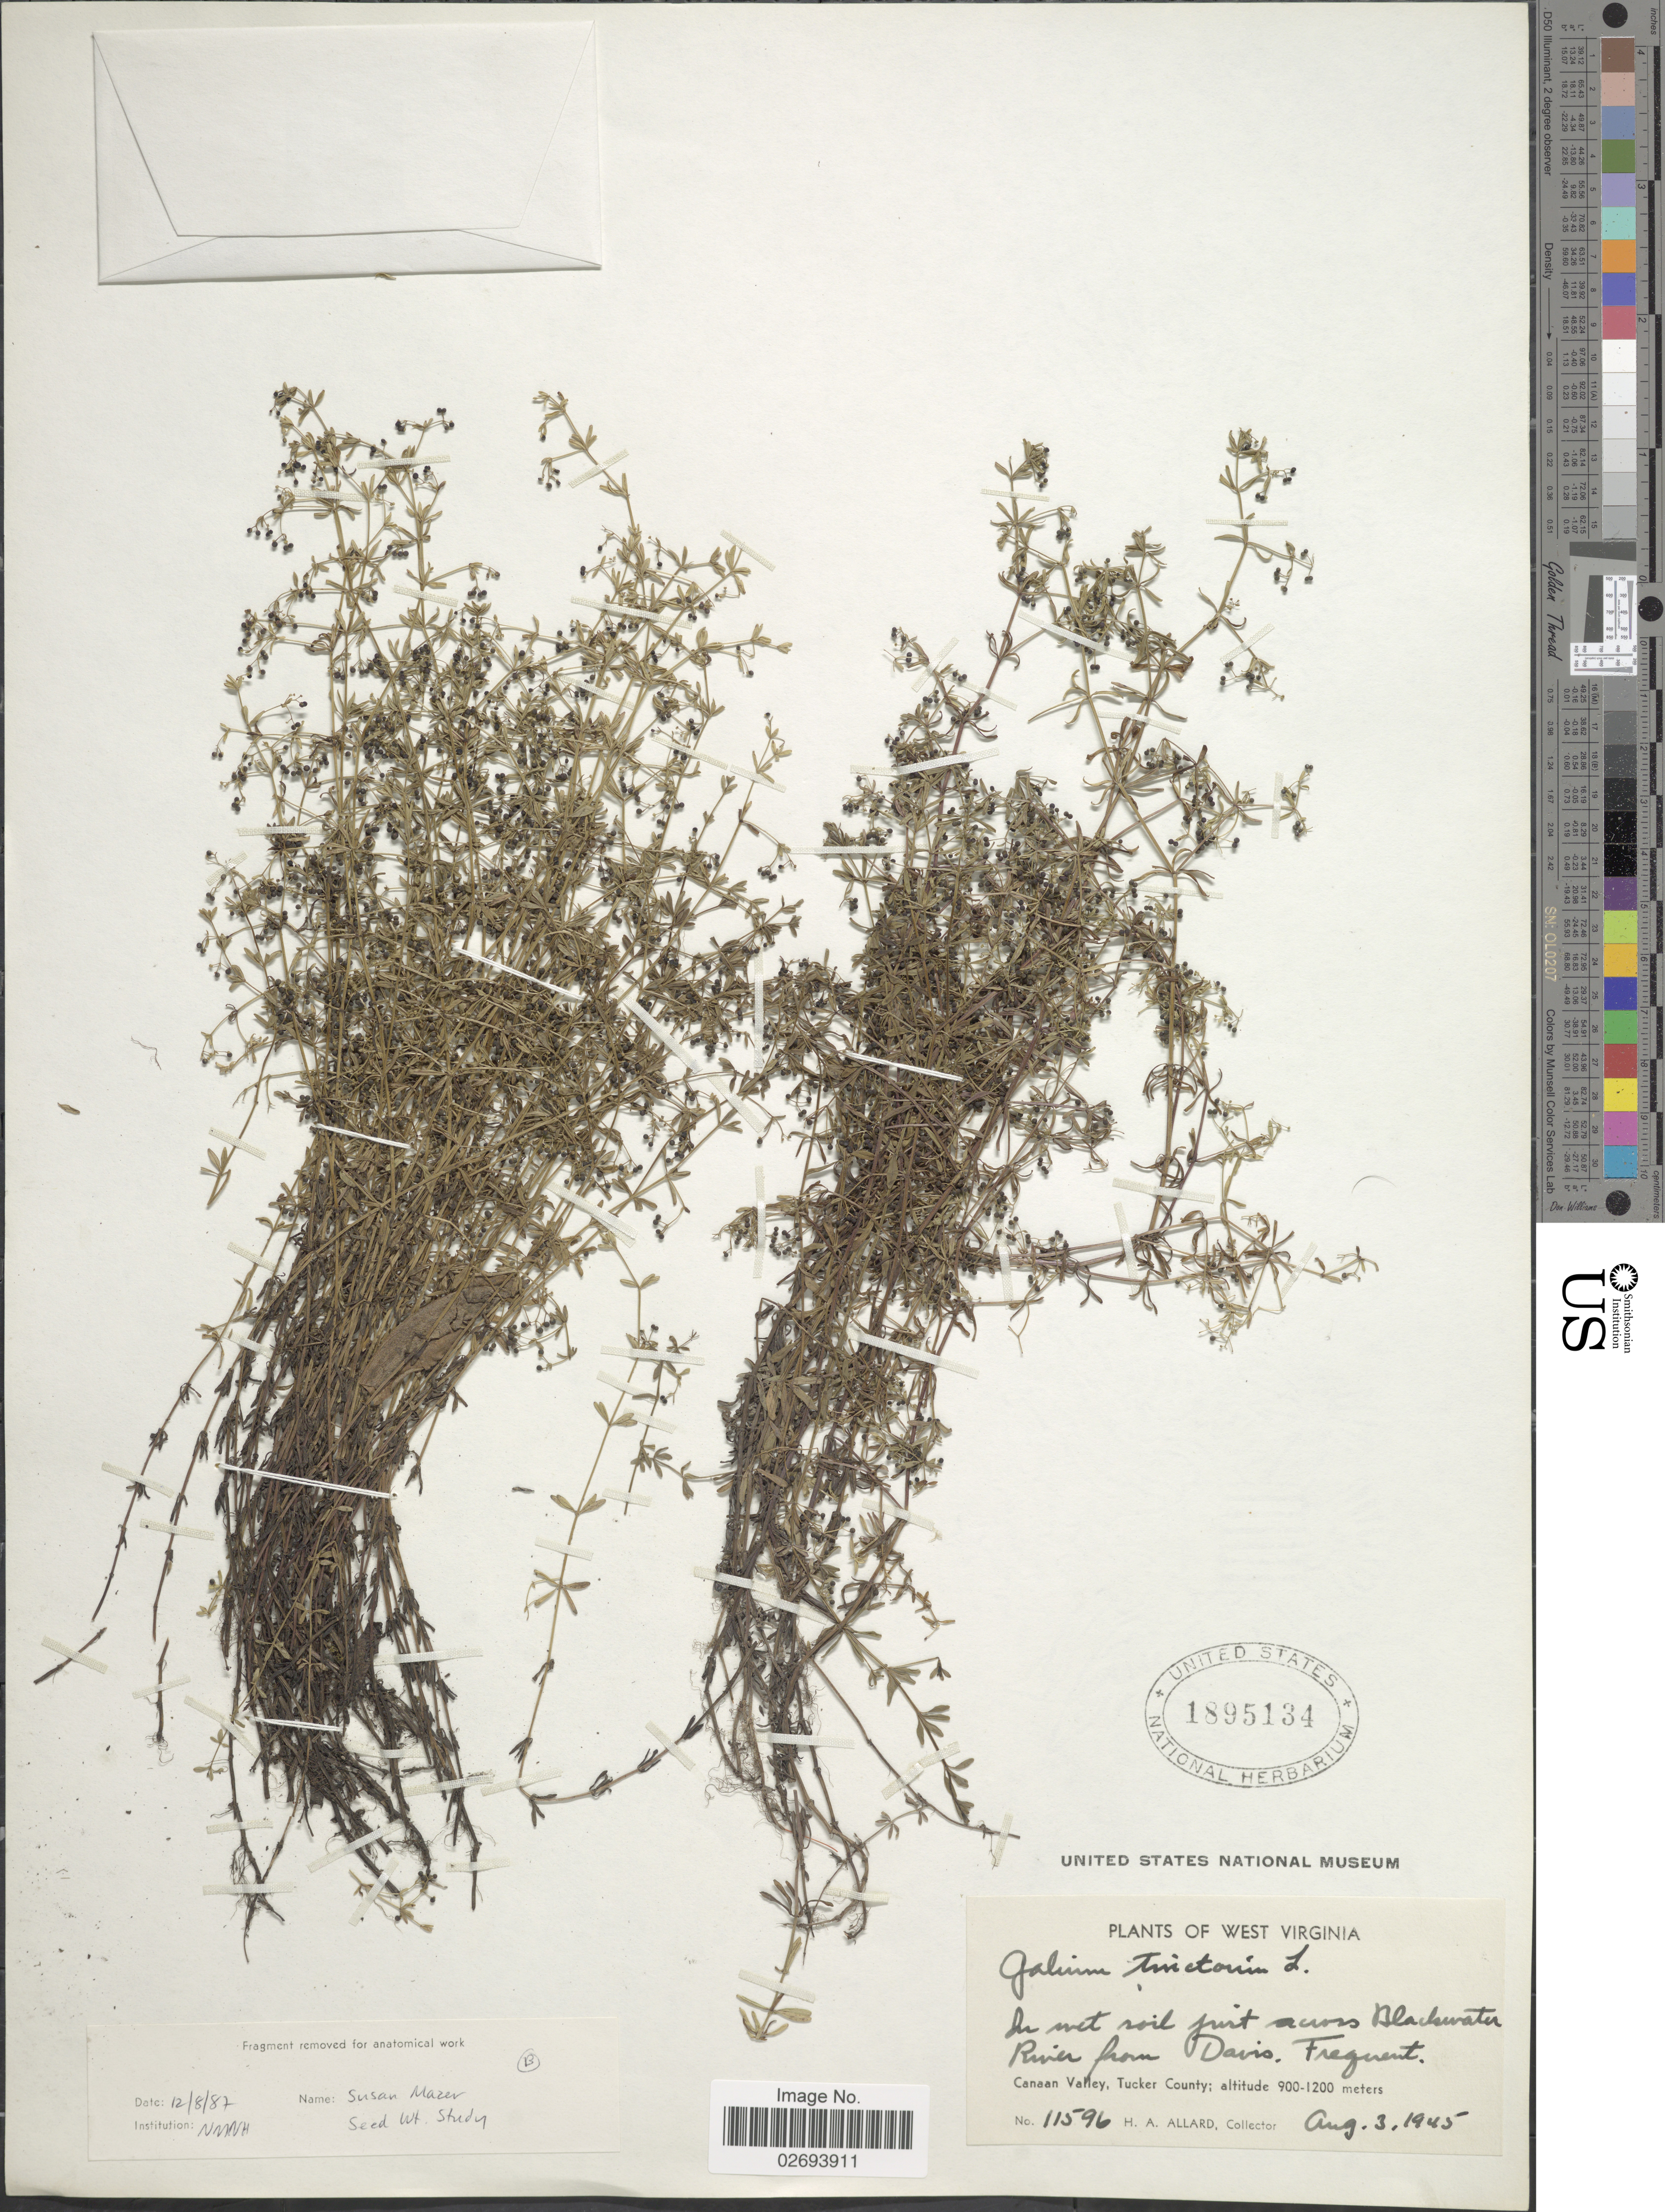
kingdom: Plantae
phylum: Tracheophyta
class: Magnoliopsida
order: Gentianales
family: Rubiaceae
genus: Galium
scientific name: Galium tinctorium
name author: (L.) Scop.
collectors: H. A. Allard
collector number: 11596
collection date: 1945-08-03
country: United States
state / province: West Virginia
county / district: Tucker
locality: In wet soil just across Blackwater River from Davis. Canaan Valley, Tucker County.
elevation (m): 900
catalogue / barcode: US 1895134